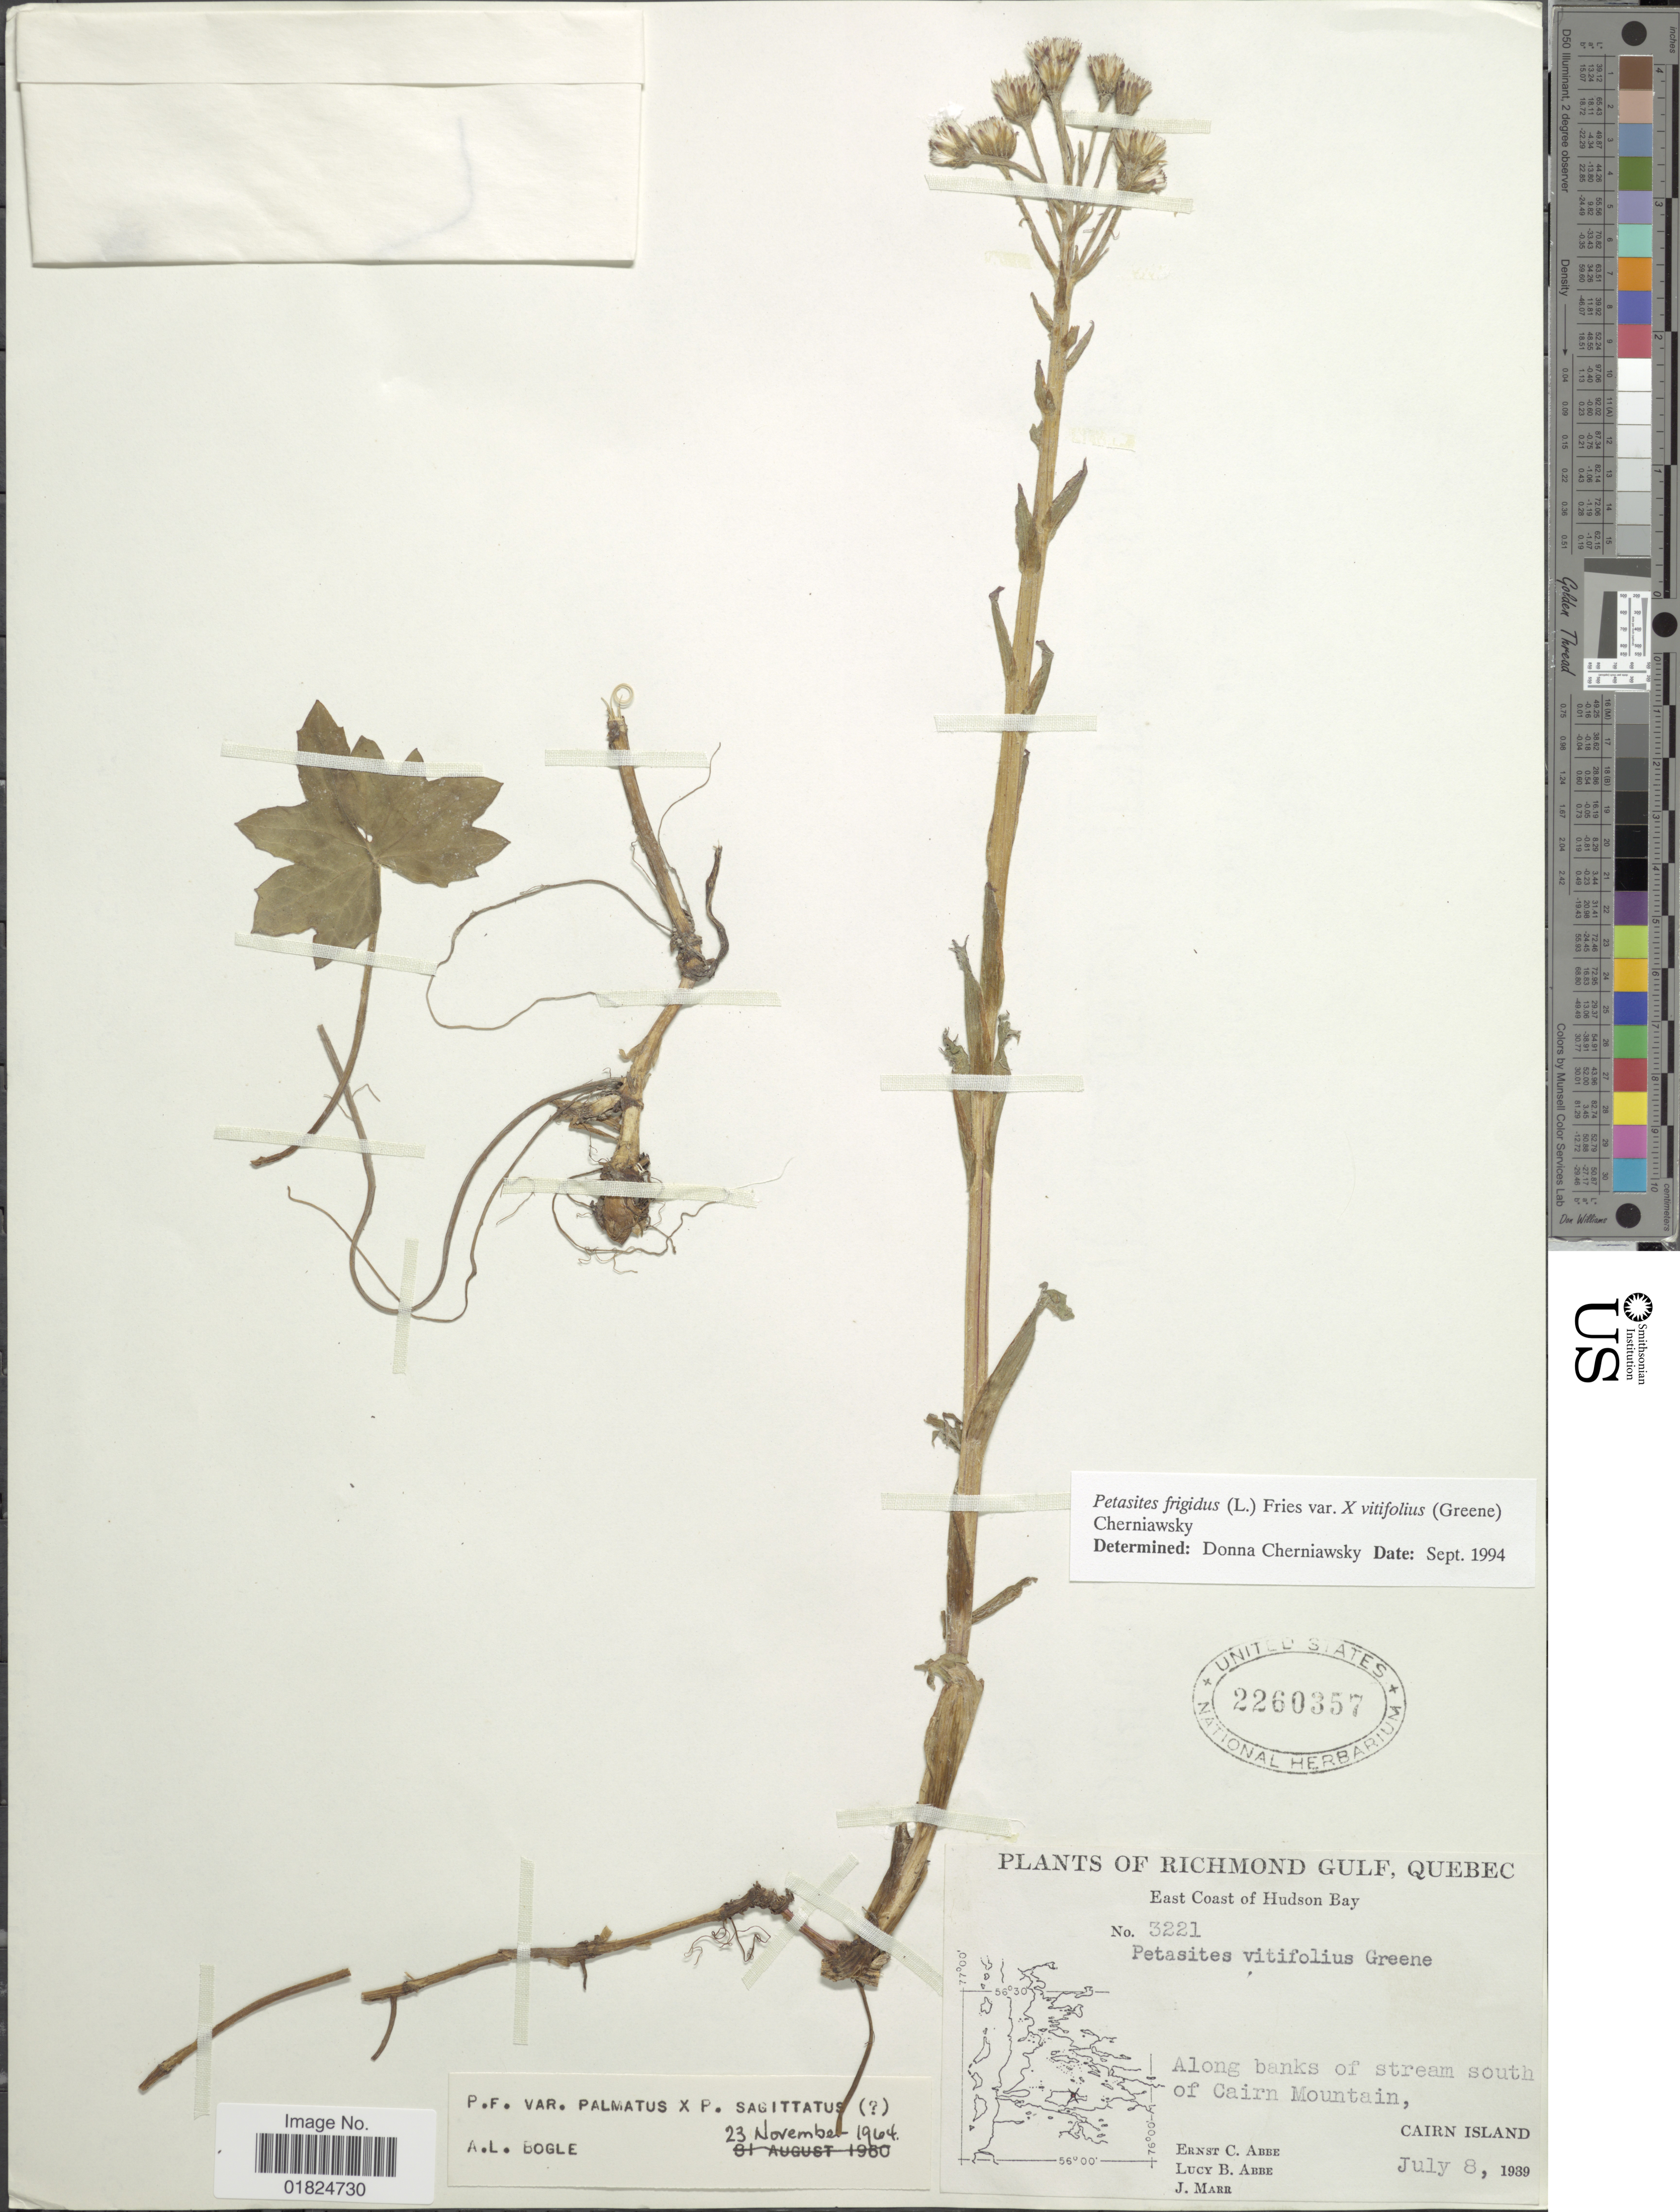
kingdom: Plantae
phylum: Tracheophyta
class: Magnoliopsida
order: Asterales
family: Asteraceae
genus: Petasites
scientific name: Petasites frigidus var. vitifolius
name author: (Greene) Cherniawsky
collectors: E. C. Abbe, L. B. Abbe & J. Marr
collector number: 3221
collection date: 1939-07-08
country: Canada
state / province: Quebec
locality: Richmond Gulf, Quebec. East Coast of Hudson Bay. Along banks of stream south of Cairn Mountain. Cairn Island.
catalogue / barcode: US 2260357